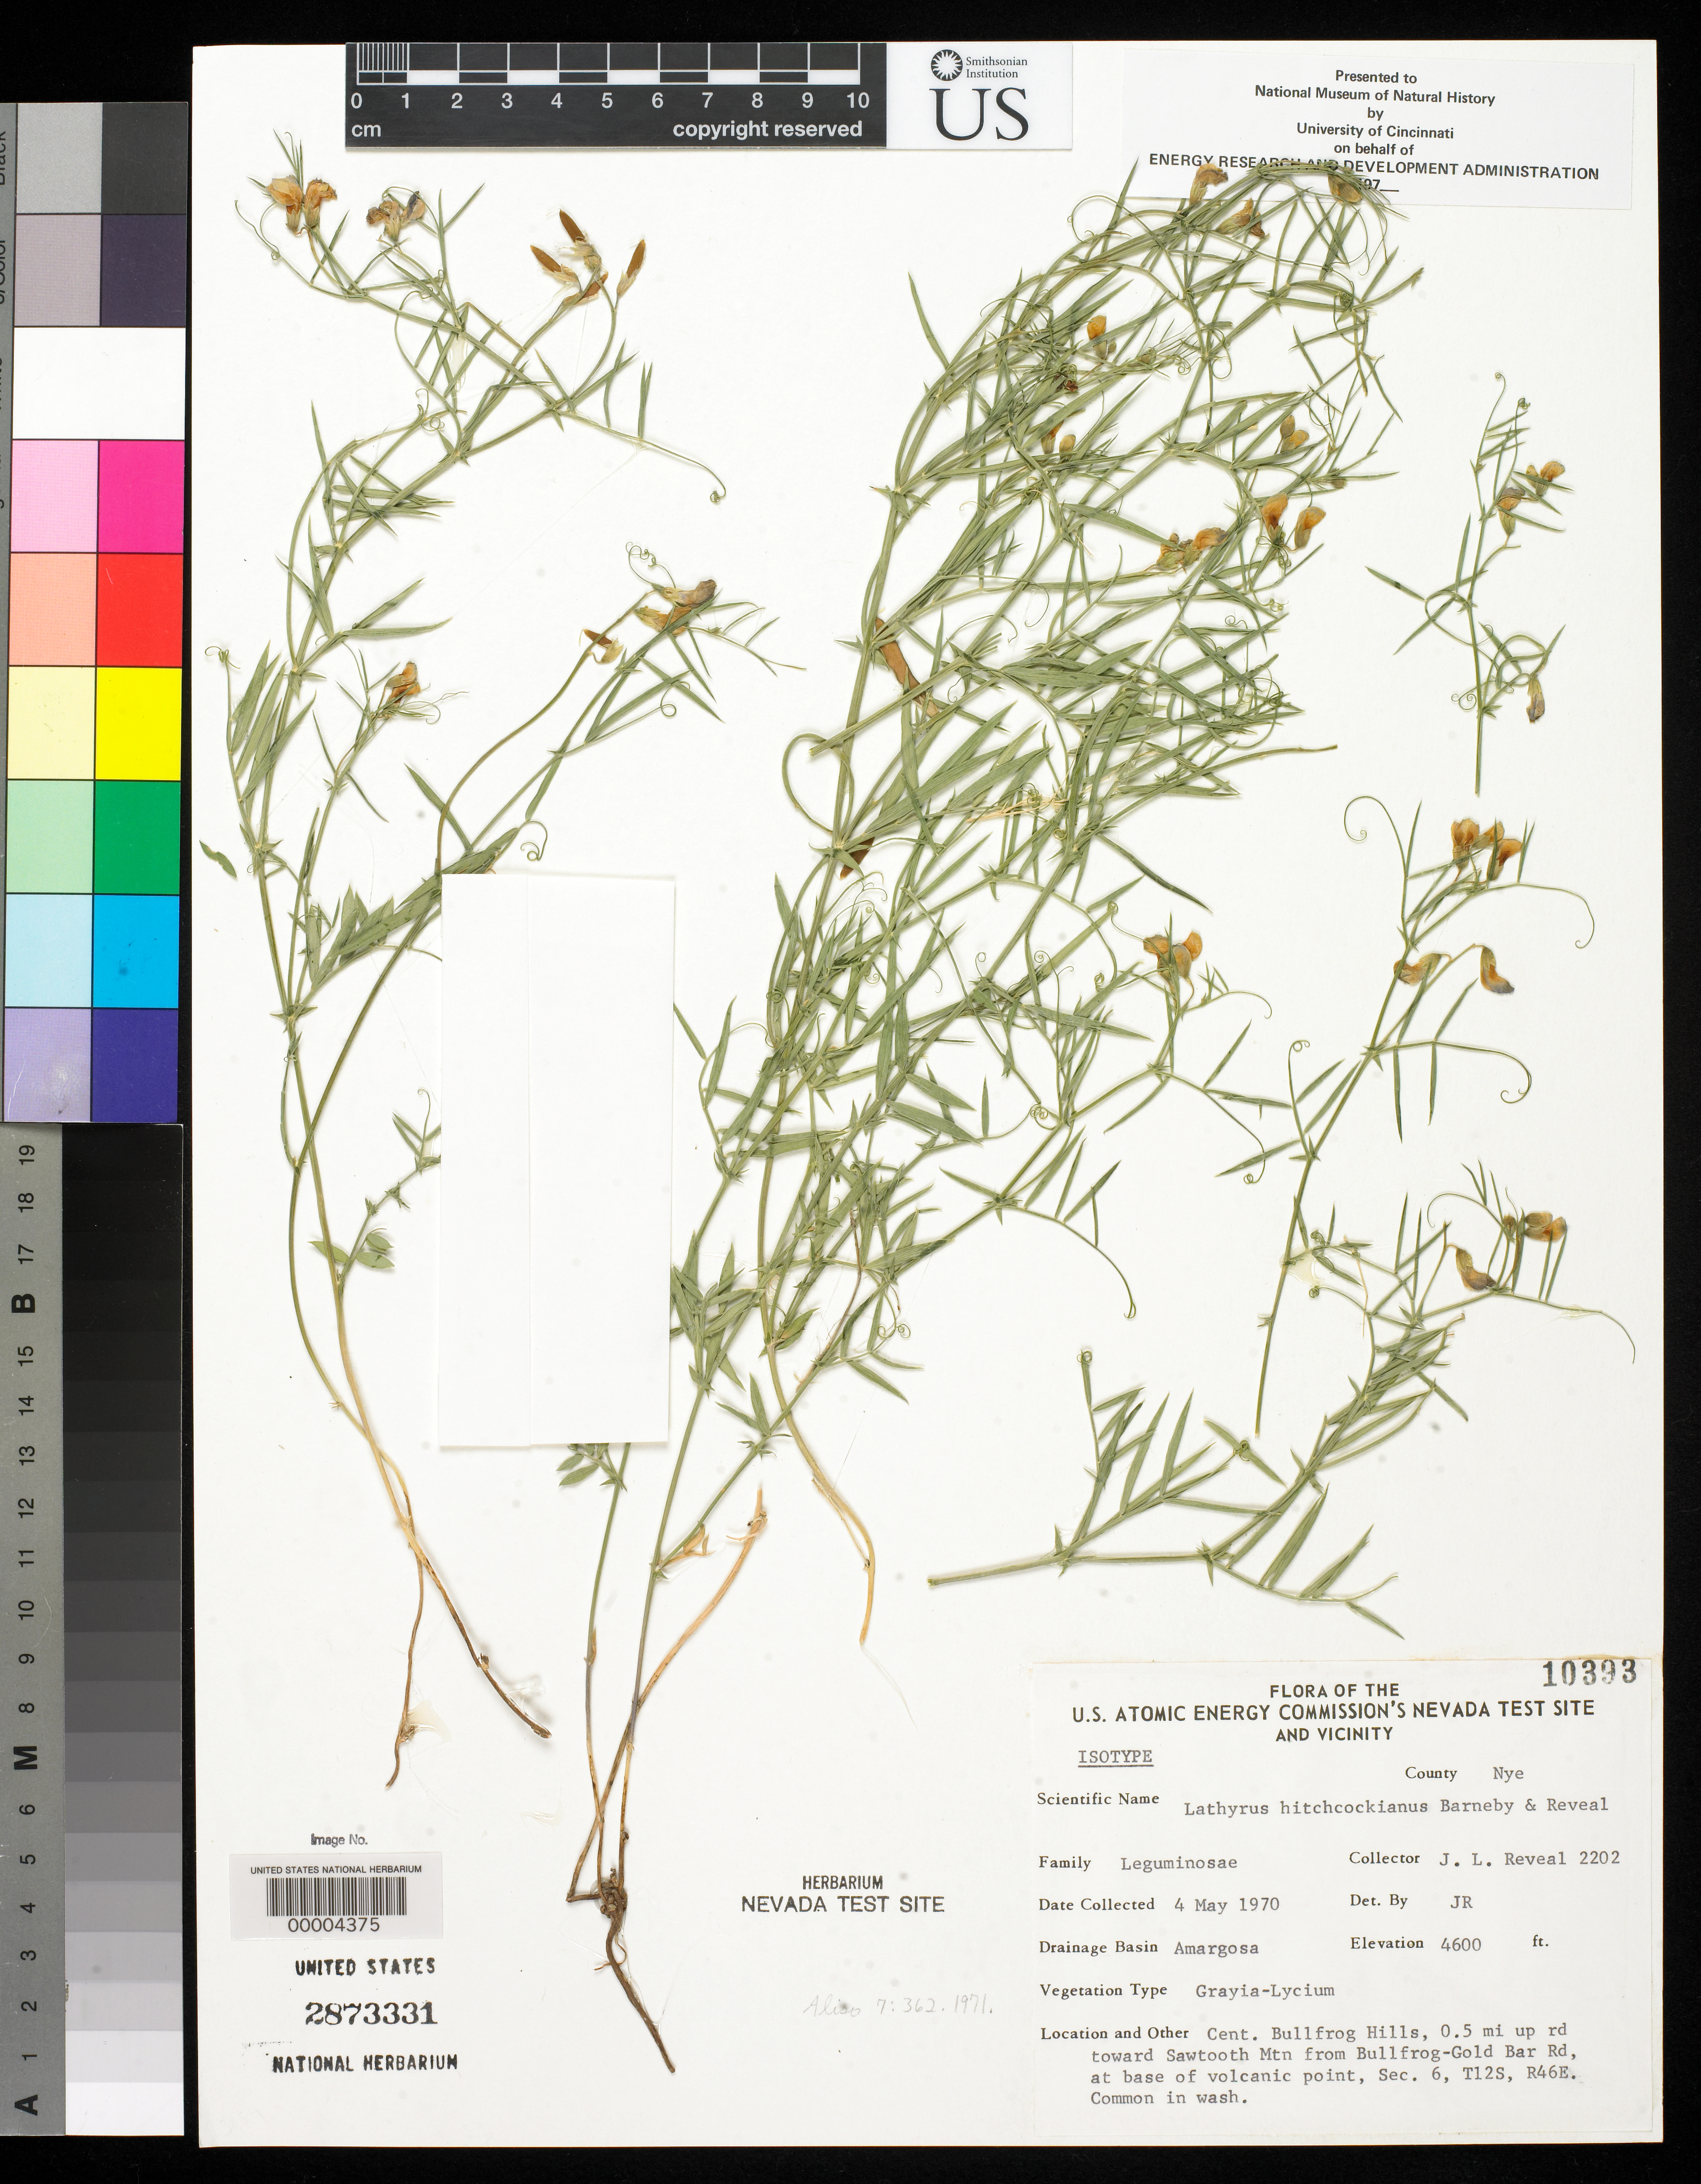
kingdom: Plantae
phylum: Tracheophyta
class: Magnoliopsida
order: Fabales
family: Fabaceae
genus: Lathyrus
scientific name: Lathyrus hitchcockianus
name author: Barneby & Reveal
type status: Isotype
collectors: J. L. Reveal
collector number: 2202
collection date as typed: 04 May 1970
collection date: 1970-05-04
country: United States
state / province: Nevada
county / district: Nye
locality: Bullfrog Hills, road to Sawtooth Mt.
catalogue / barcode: US 2873331